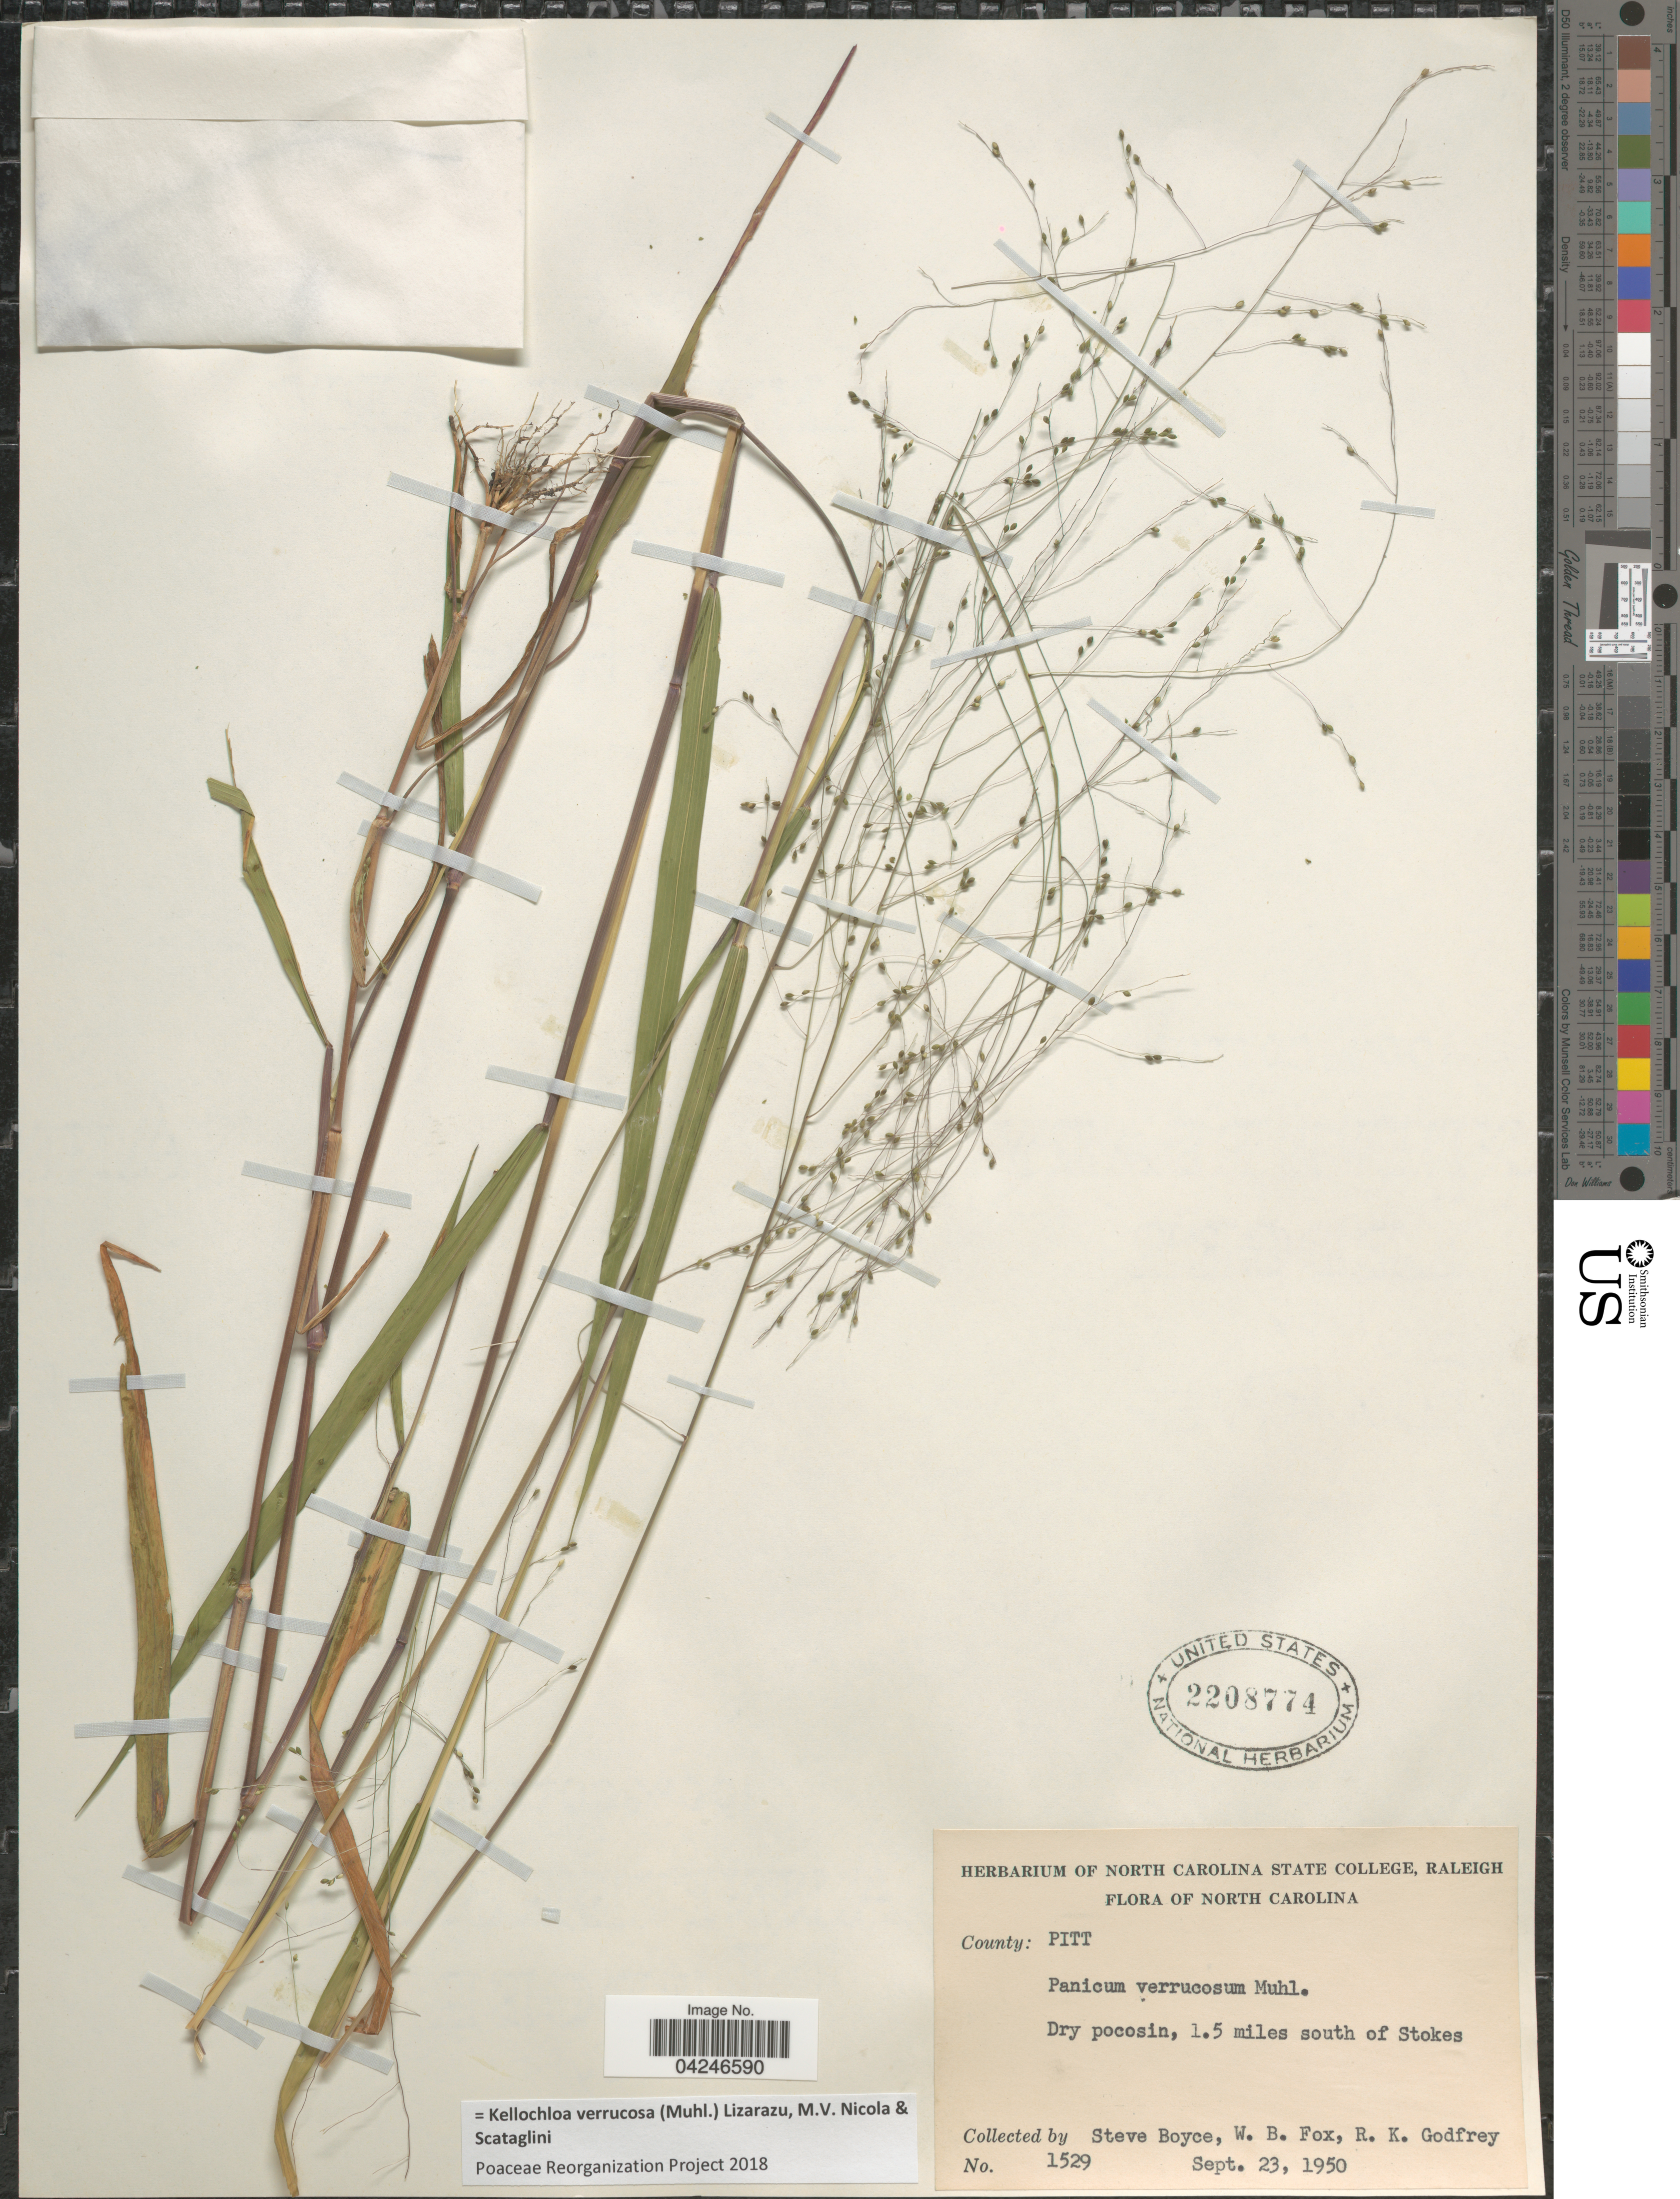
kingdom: Plantae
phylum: Tracheophyta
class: Liliopsida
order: Poales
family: Poaceae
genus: Kellochloa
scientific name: Kellochloa verrucosa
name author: (Muhl.) Lizarazu et al.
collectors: S. Boyce, W. B. Fox & R. K. Godfrey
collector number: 1529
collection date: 1950-09-23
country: United States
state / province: North Carolina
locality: County: Pitt. Dry pocosin, 1.5 miles south of Stokes.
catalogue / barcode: US 2208774